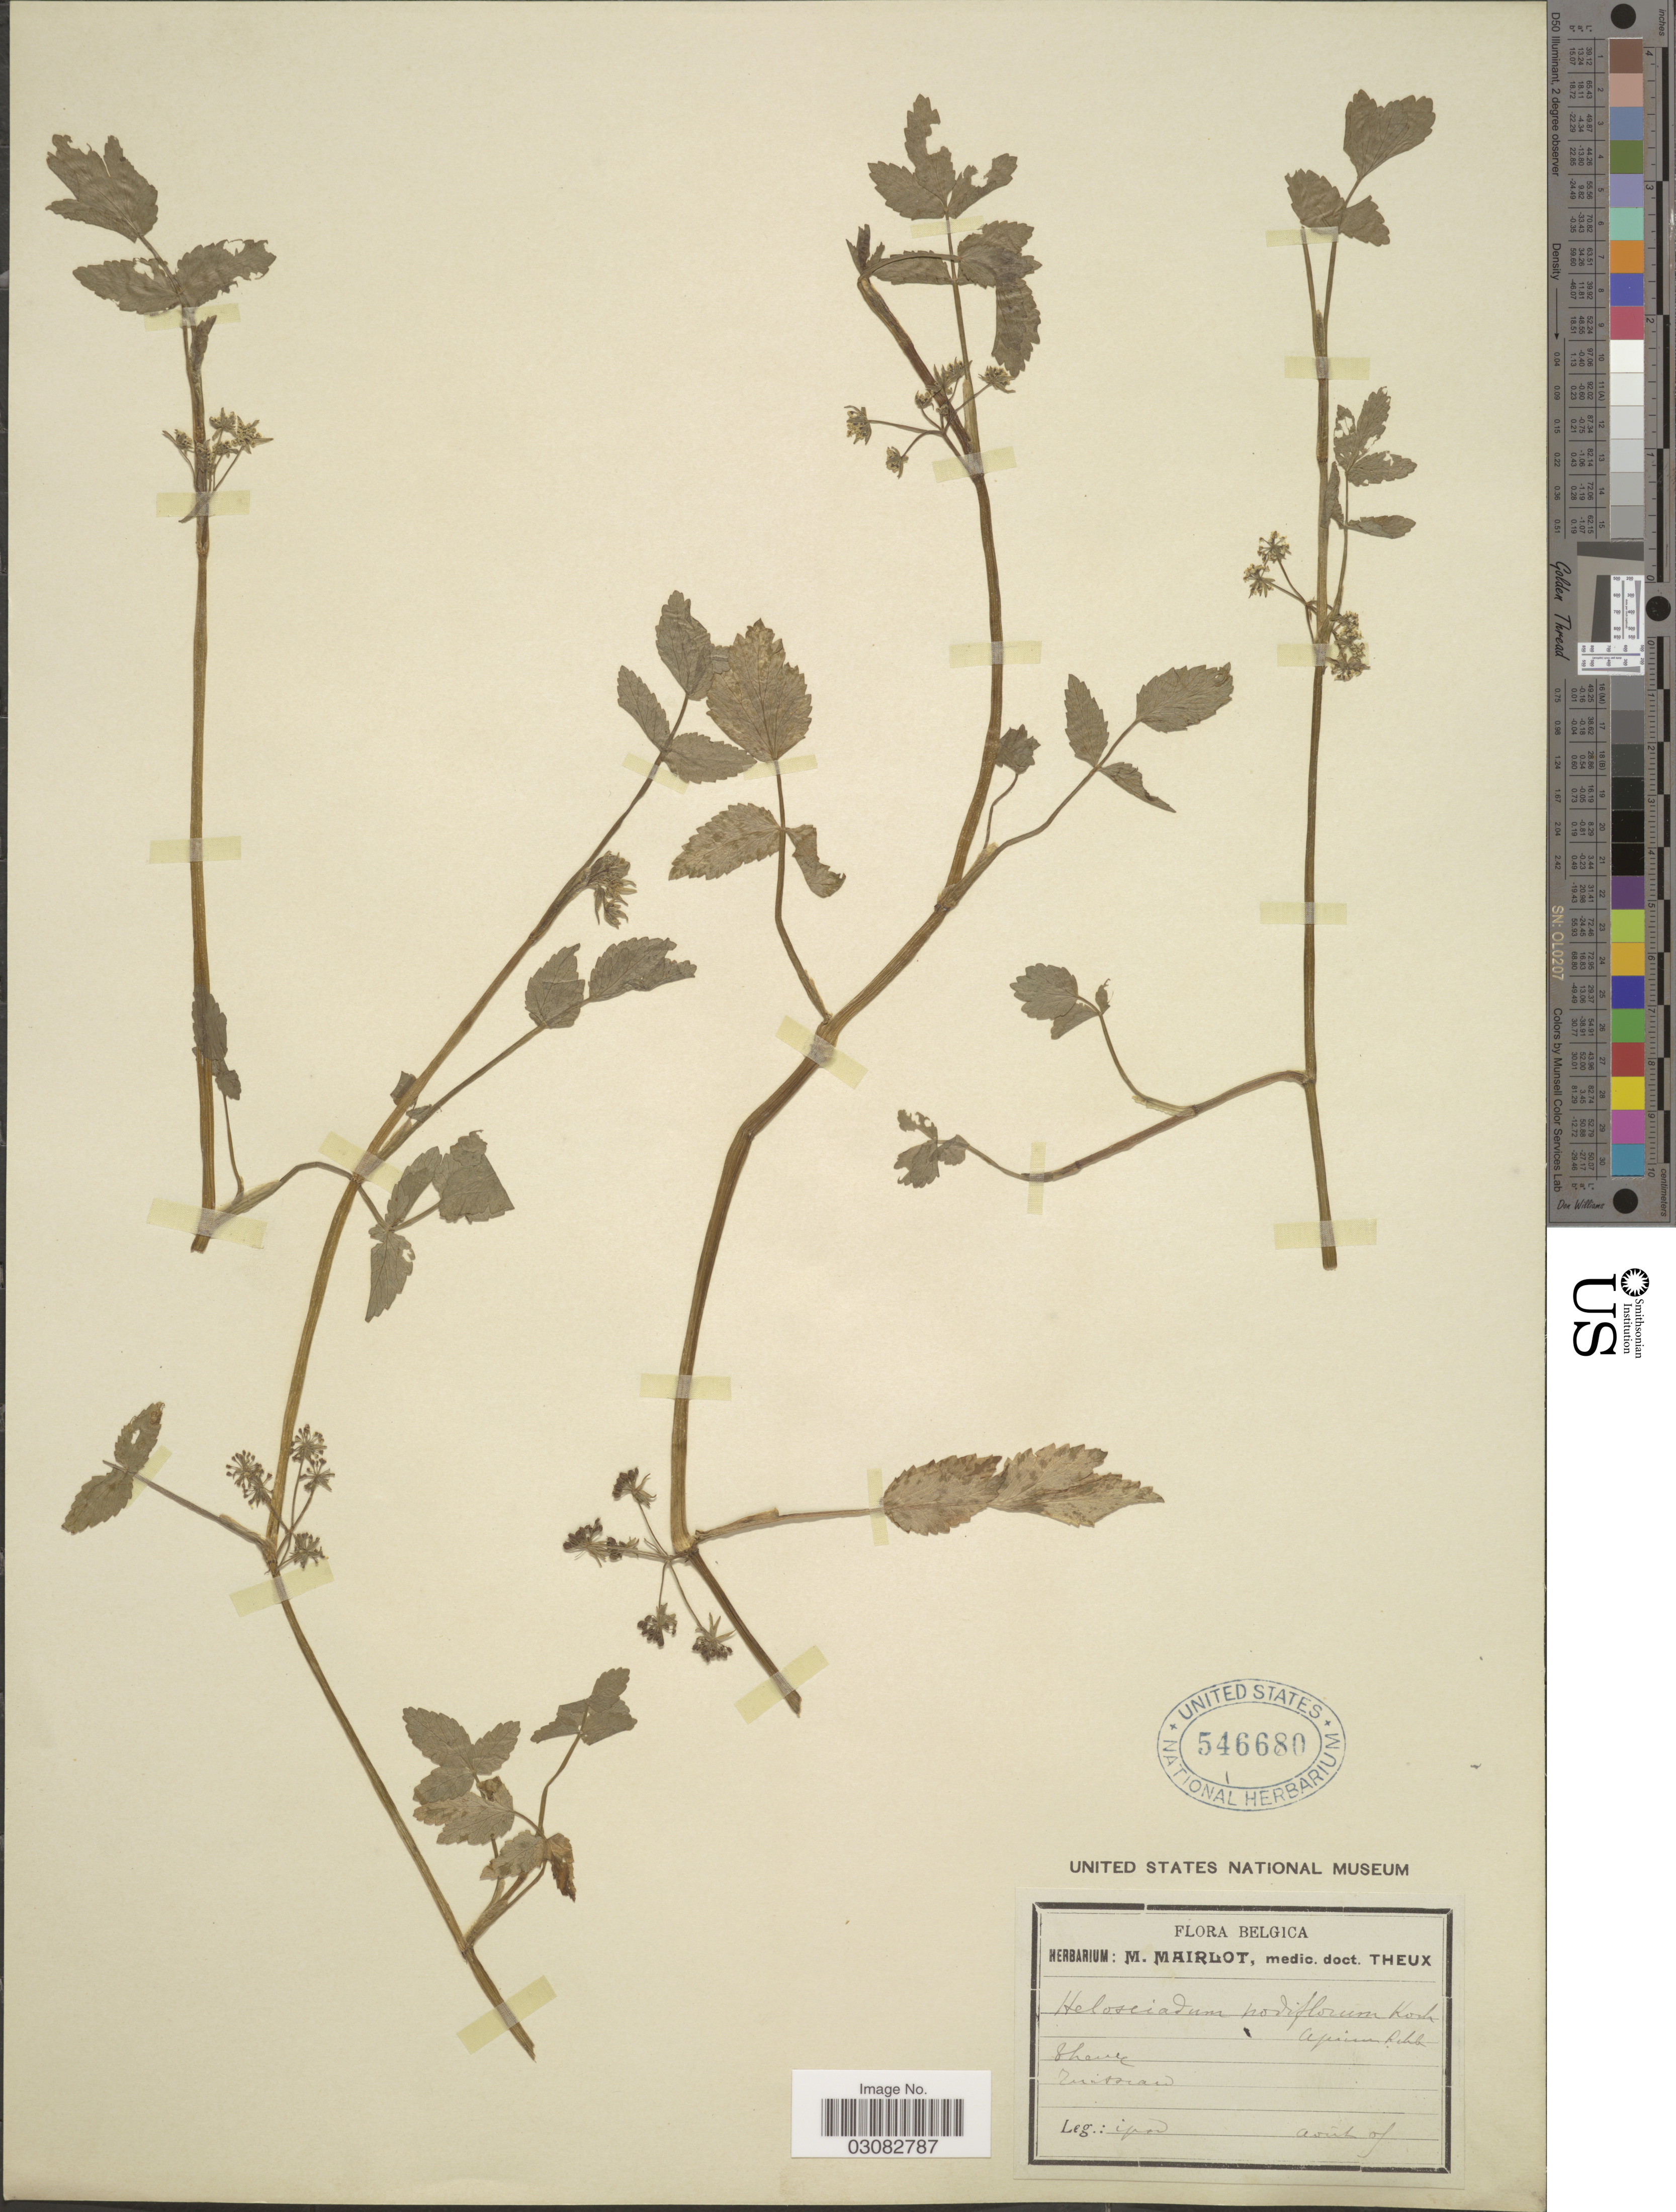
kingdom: Plantae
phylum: Tracheophyta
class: Magnoliopsida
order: Apiales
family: Apiaceae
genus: Apium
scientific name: Apium nodiflorum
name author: (L.) Lag.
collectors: M. Mairlot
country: Belgium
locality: Theux.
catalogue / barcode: US 546680